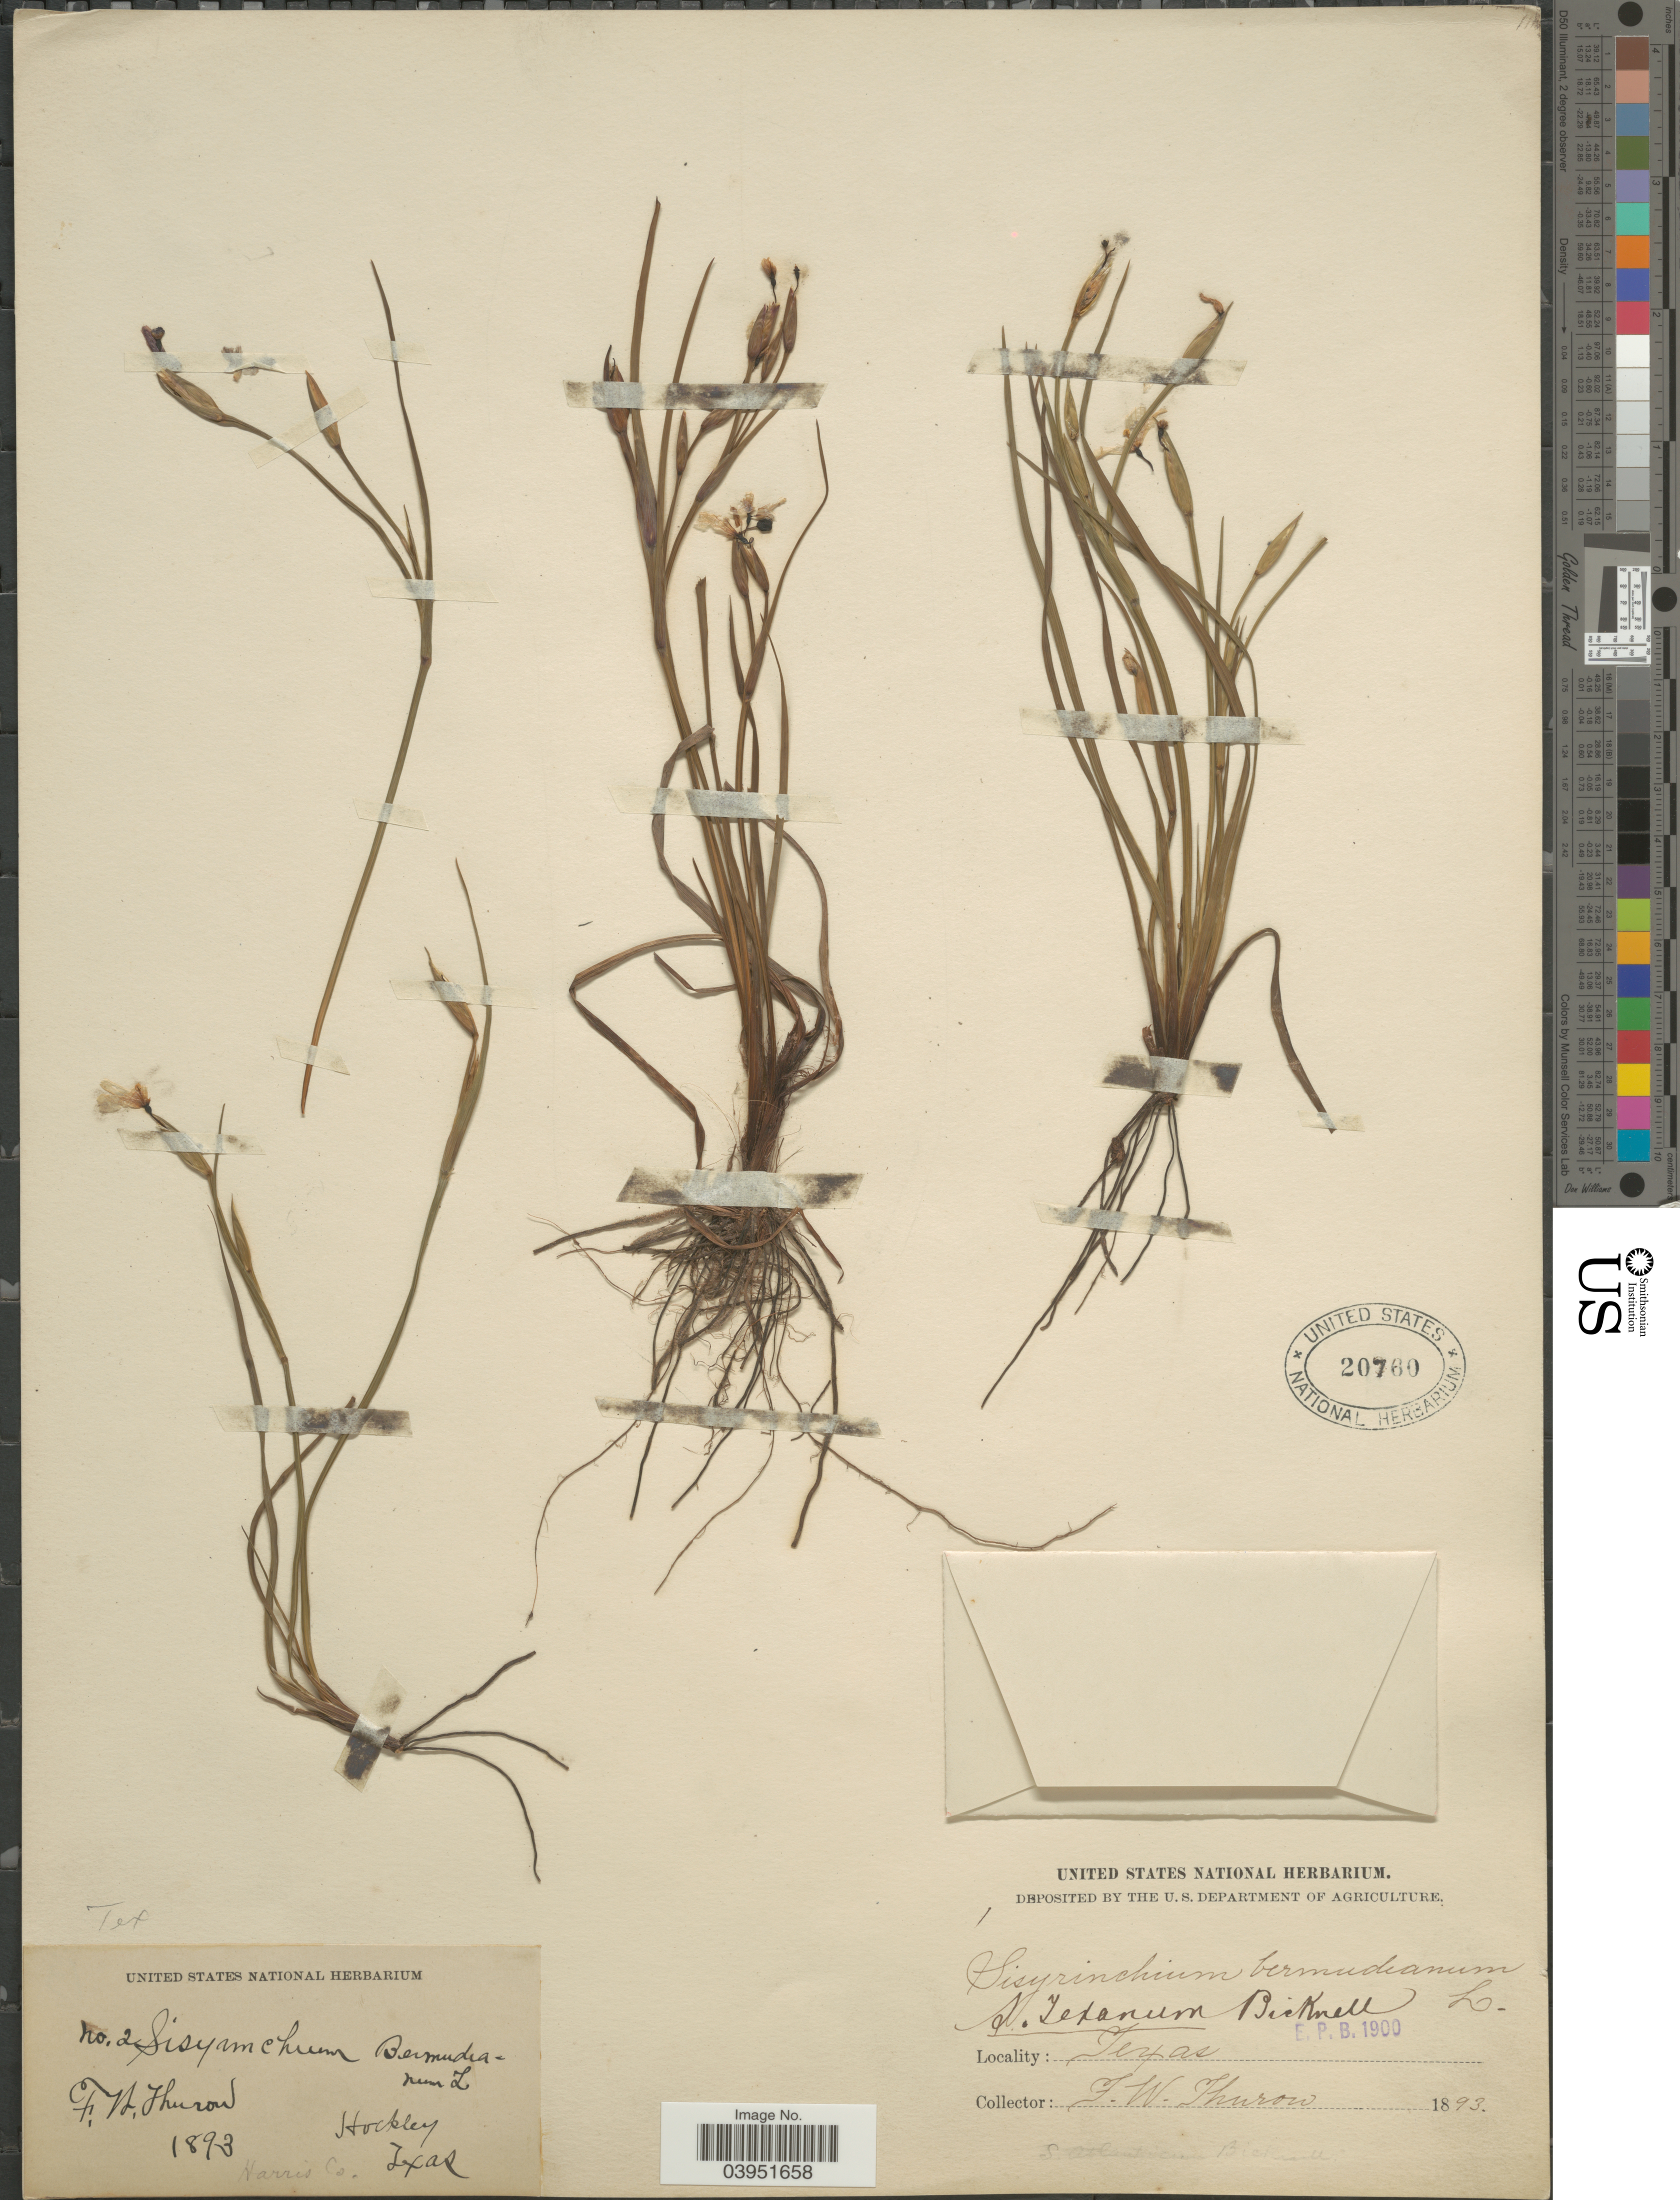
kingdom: Plantae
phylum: Tracheophyta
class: Liliopsida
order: Asparagales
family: Iridaceae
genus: Sisyrinchium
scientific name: Sisyrinchium texanum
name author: E.P. Bicknell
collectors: F. W. Thurow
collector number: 2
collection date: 1893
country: United States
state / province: Texas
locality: Hockley. Harris Co.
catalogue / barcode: US 20760